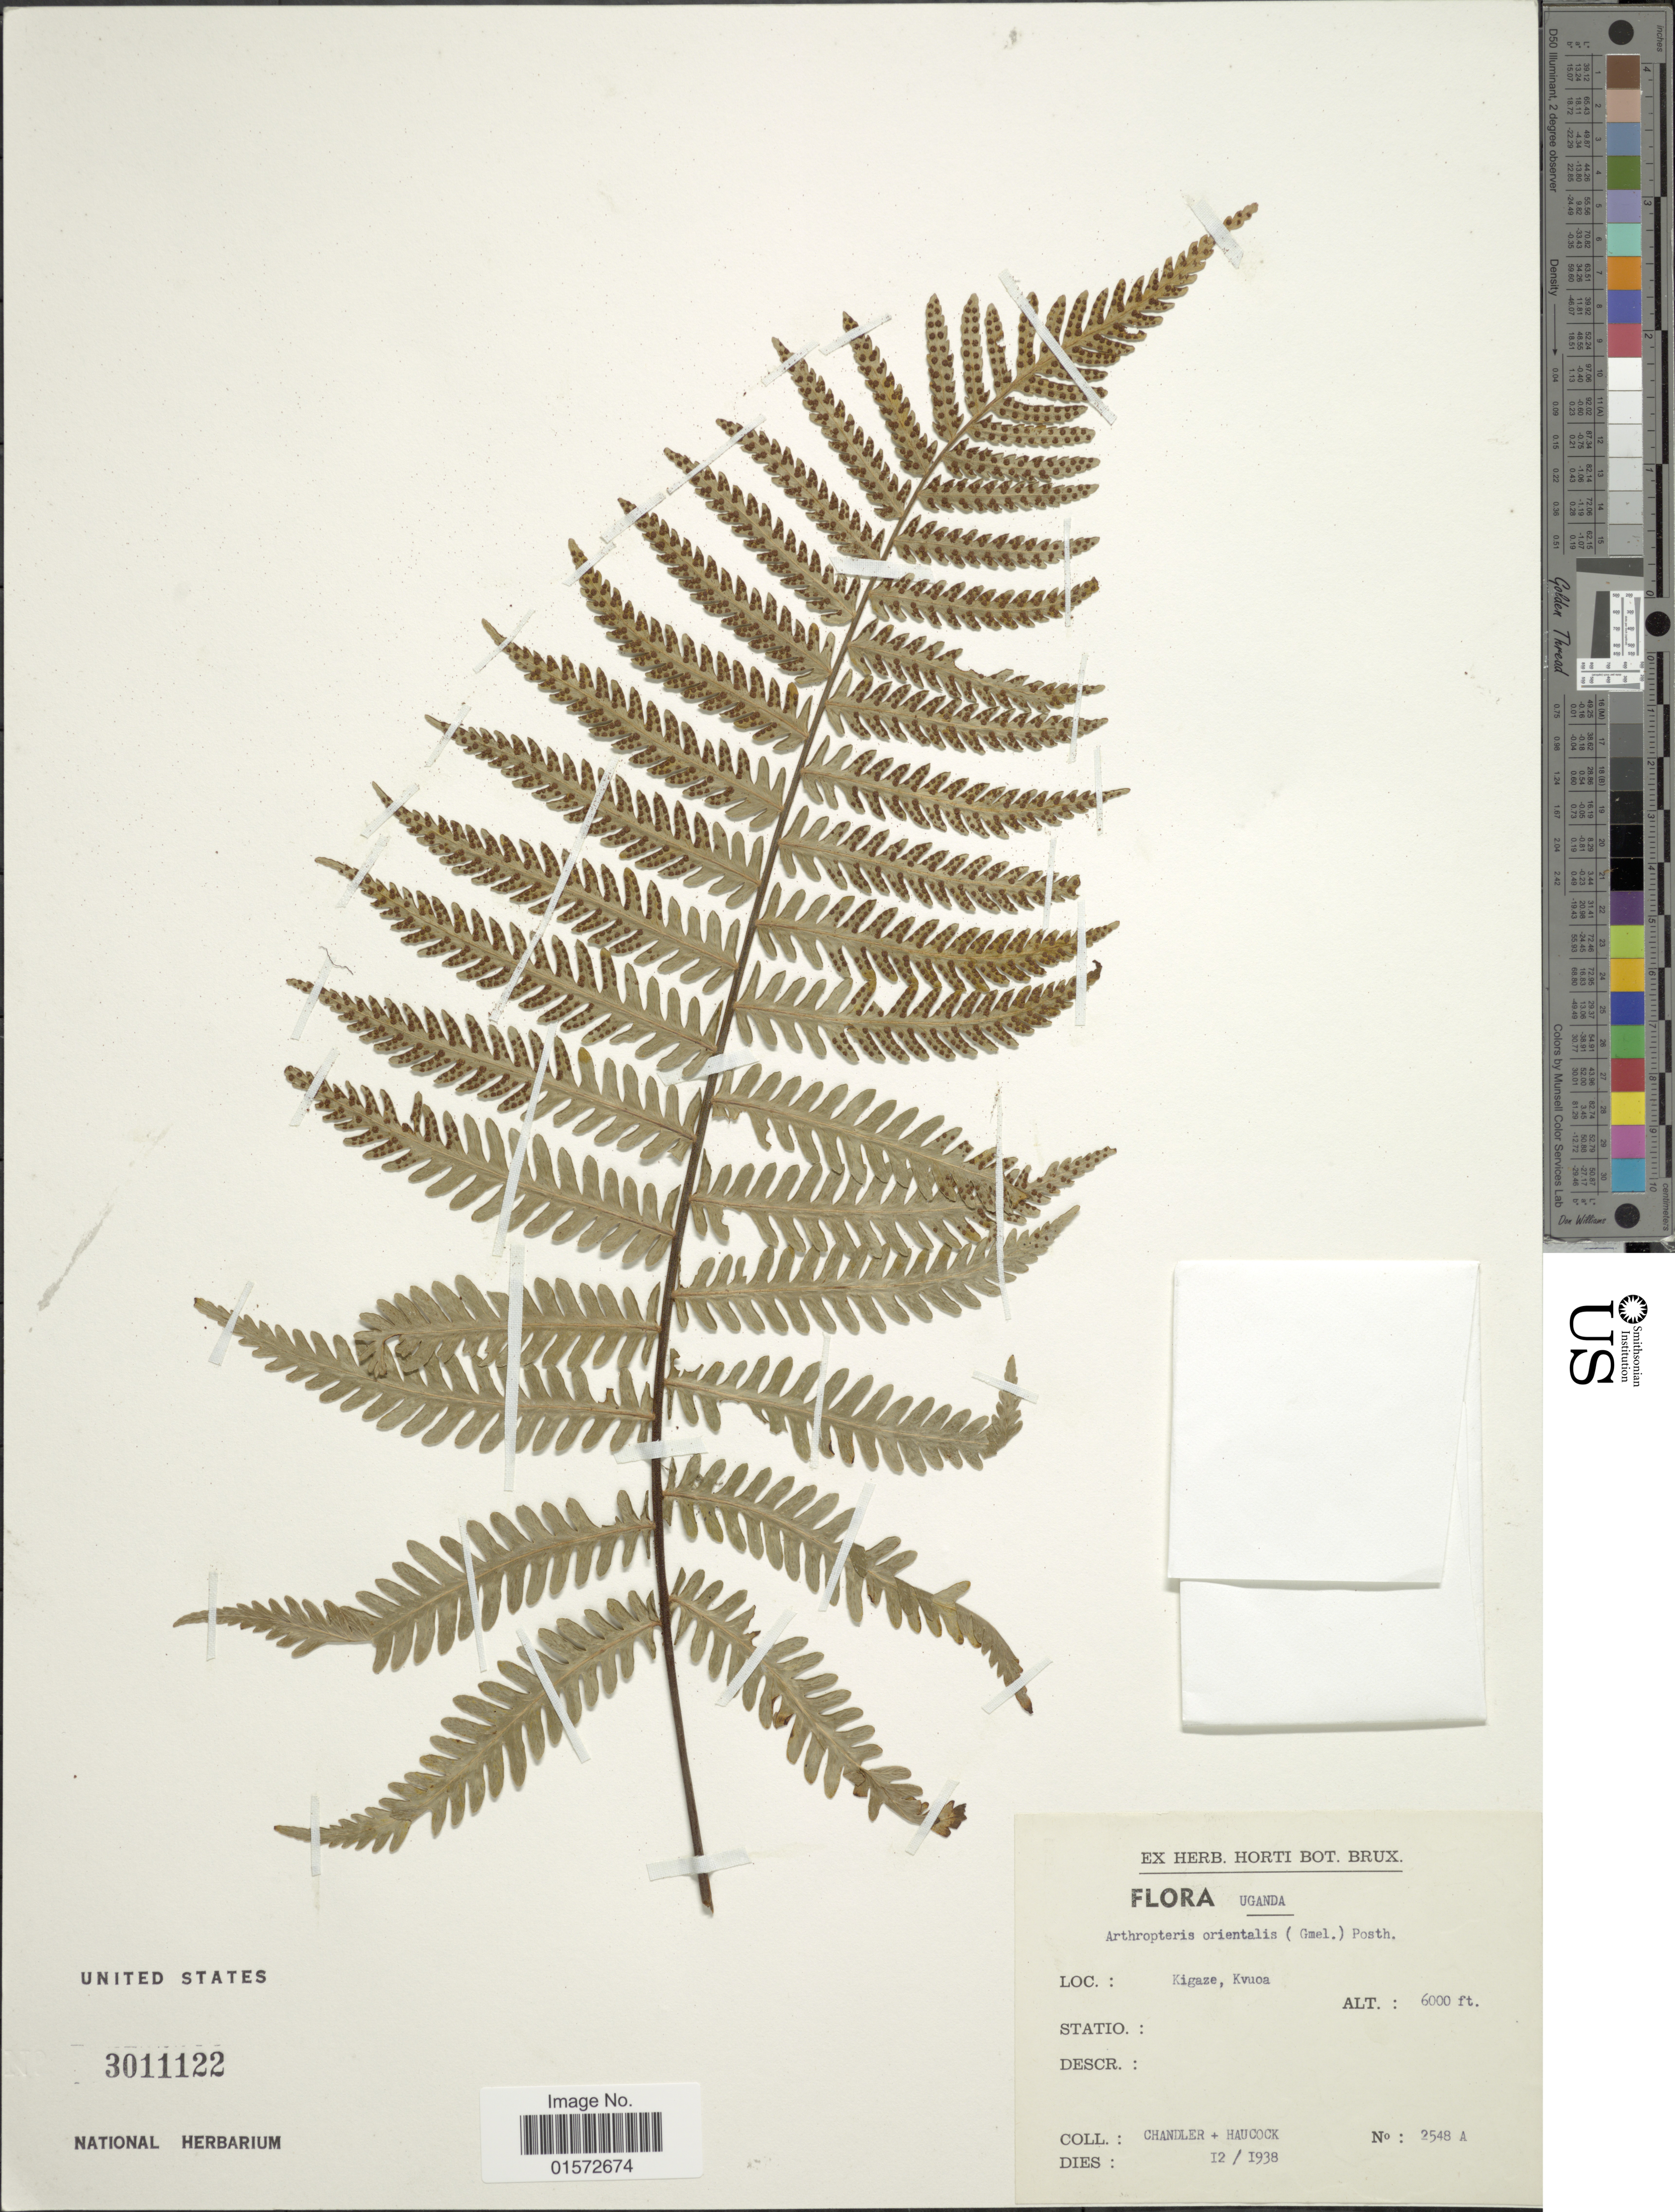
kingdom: Plantae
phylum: Tracheophyta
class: Polypodiopsida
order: Polypodiales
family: Tectariaceae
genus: Arthropteris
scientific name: Arthropteris orientalis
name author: (J.F. Gmel.) Posth.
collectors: Chandler & Hancock, --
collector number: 2548 A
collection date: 1938-12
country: Uganda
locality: Kigaze, Kvuoa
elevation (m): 1829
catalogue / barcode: US 3011122